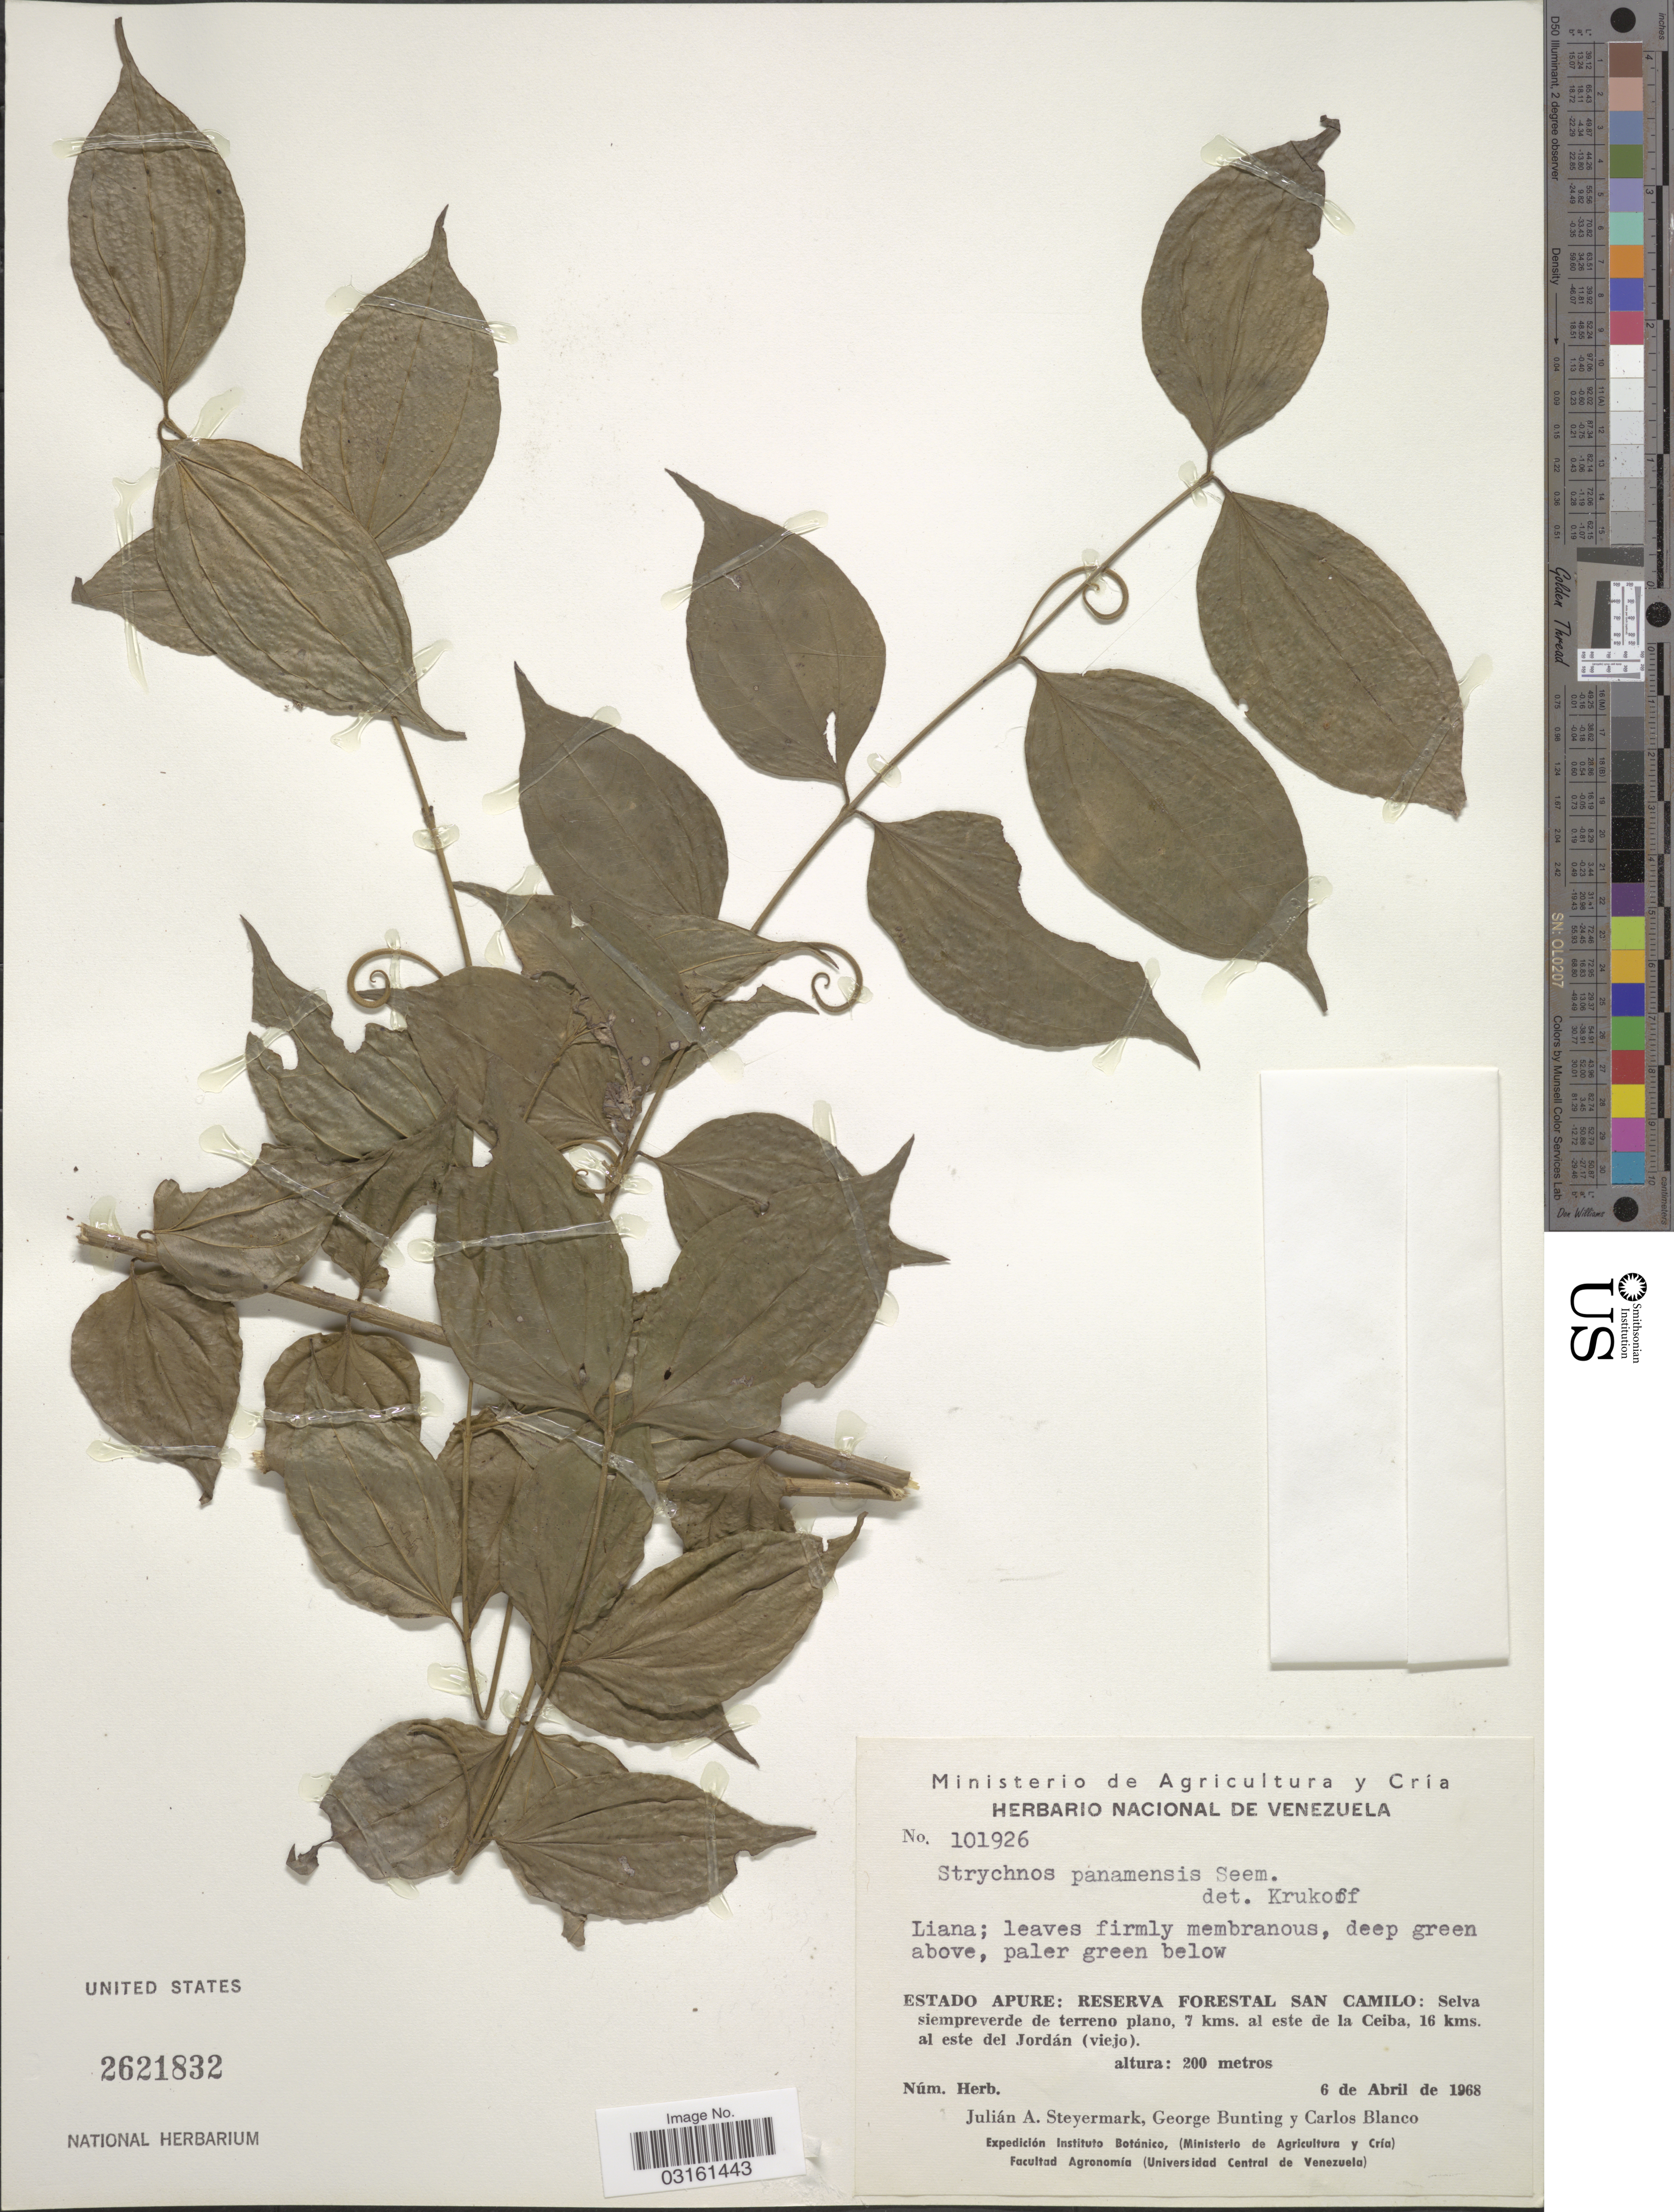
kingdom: Plantae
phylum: Tracheophyta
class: Magnoliopsida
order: Gentianales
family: Loganiaceae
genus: Strychnos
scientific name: Strychnos panamensis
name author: Seem.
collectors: J. Steyermark, G. S. Bunting & C. Blanco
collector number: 101926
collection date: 1968-04-06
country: Venezuela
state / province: Apure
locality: Reserve Forestal San Camilo: Selva siempreverde de terreno plano, 7 kms. al este de la Ceiba, 16 kms. al este del Jordán (viejo).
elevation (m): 200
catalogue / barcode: US 2621832